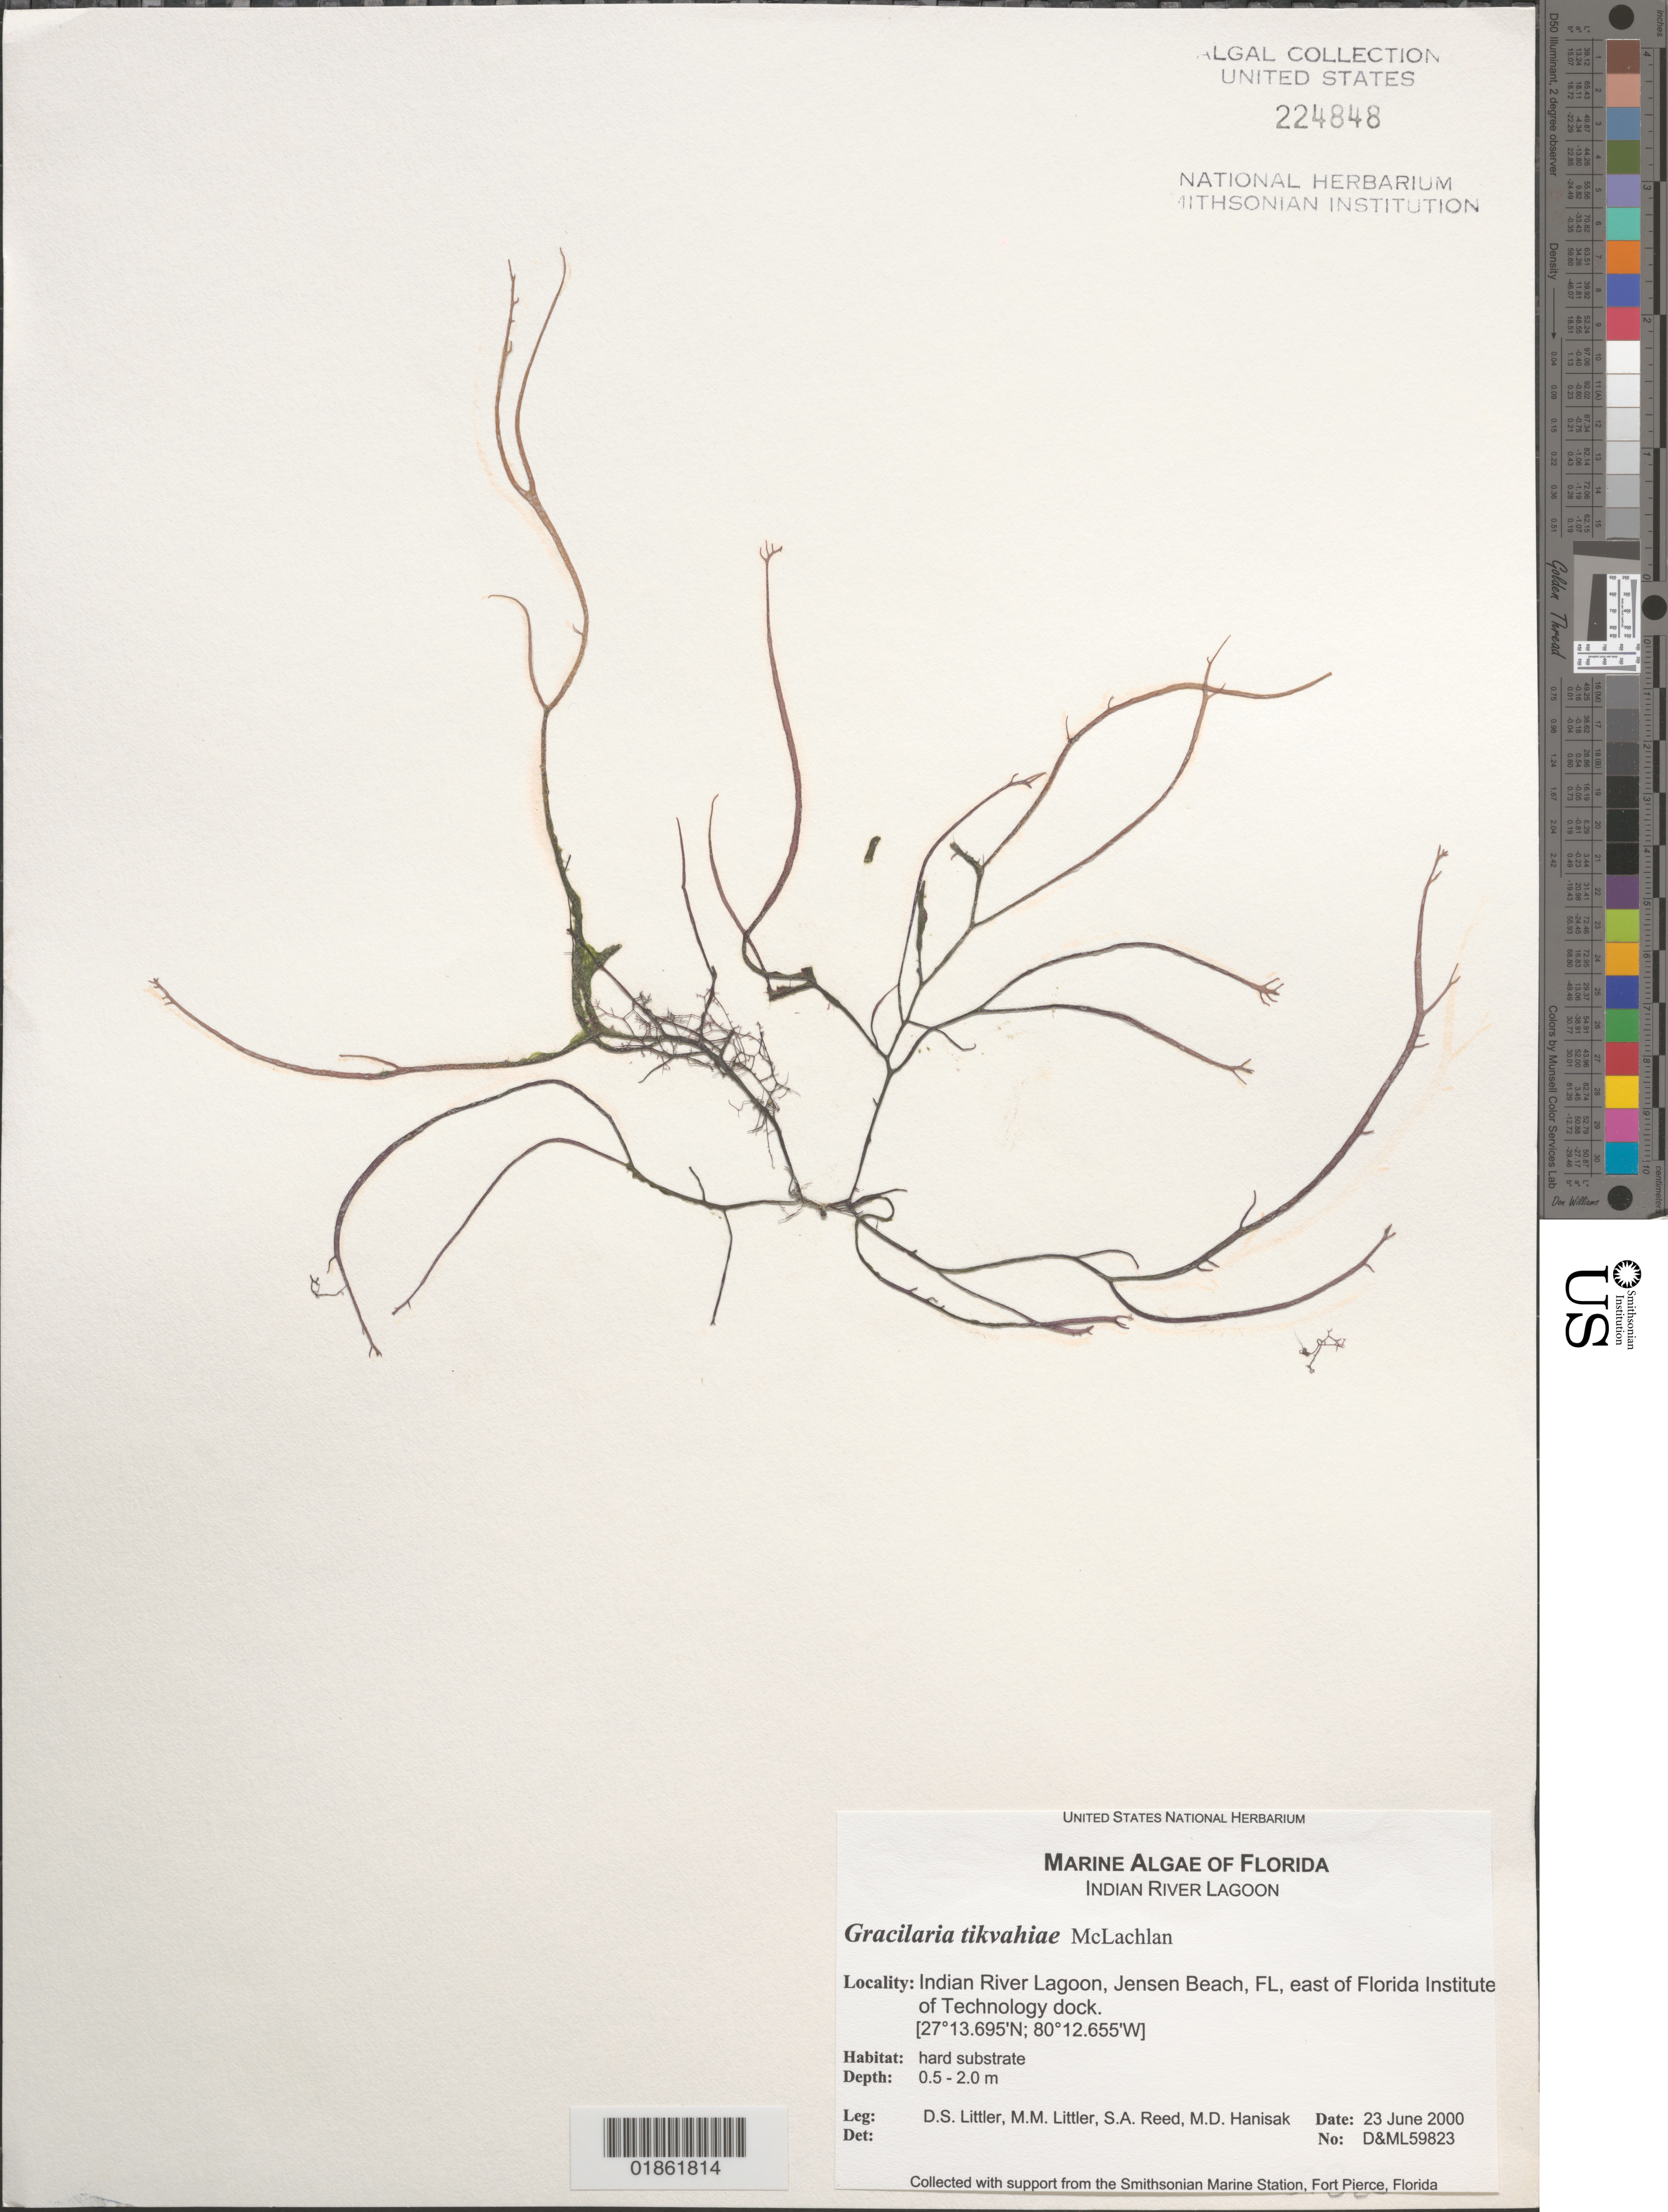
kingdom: Plantae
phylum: Rhodophyta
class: Florideophyceae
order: Gracilariales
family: Gracilariaceae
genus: Gracilaria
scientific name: Gracilaria tikvahiae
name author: McLachlan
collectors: D. S. Littler & M. M. Littler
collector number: D&ML 59823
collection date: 2000-06-23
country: United States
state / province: Florida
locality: Stuart Causway. Boat ramp.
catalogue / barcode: US 224848